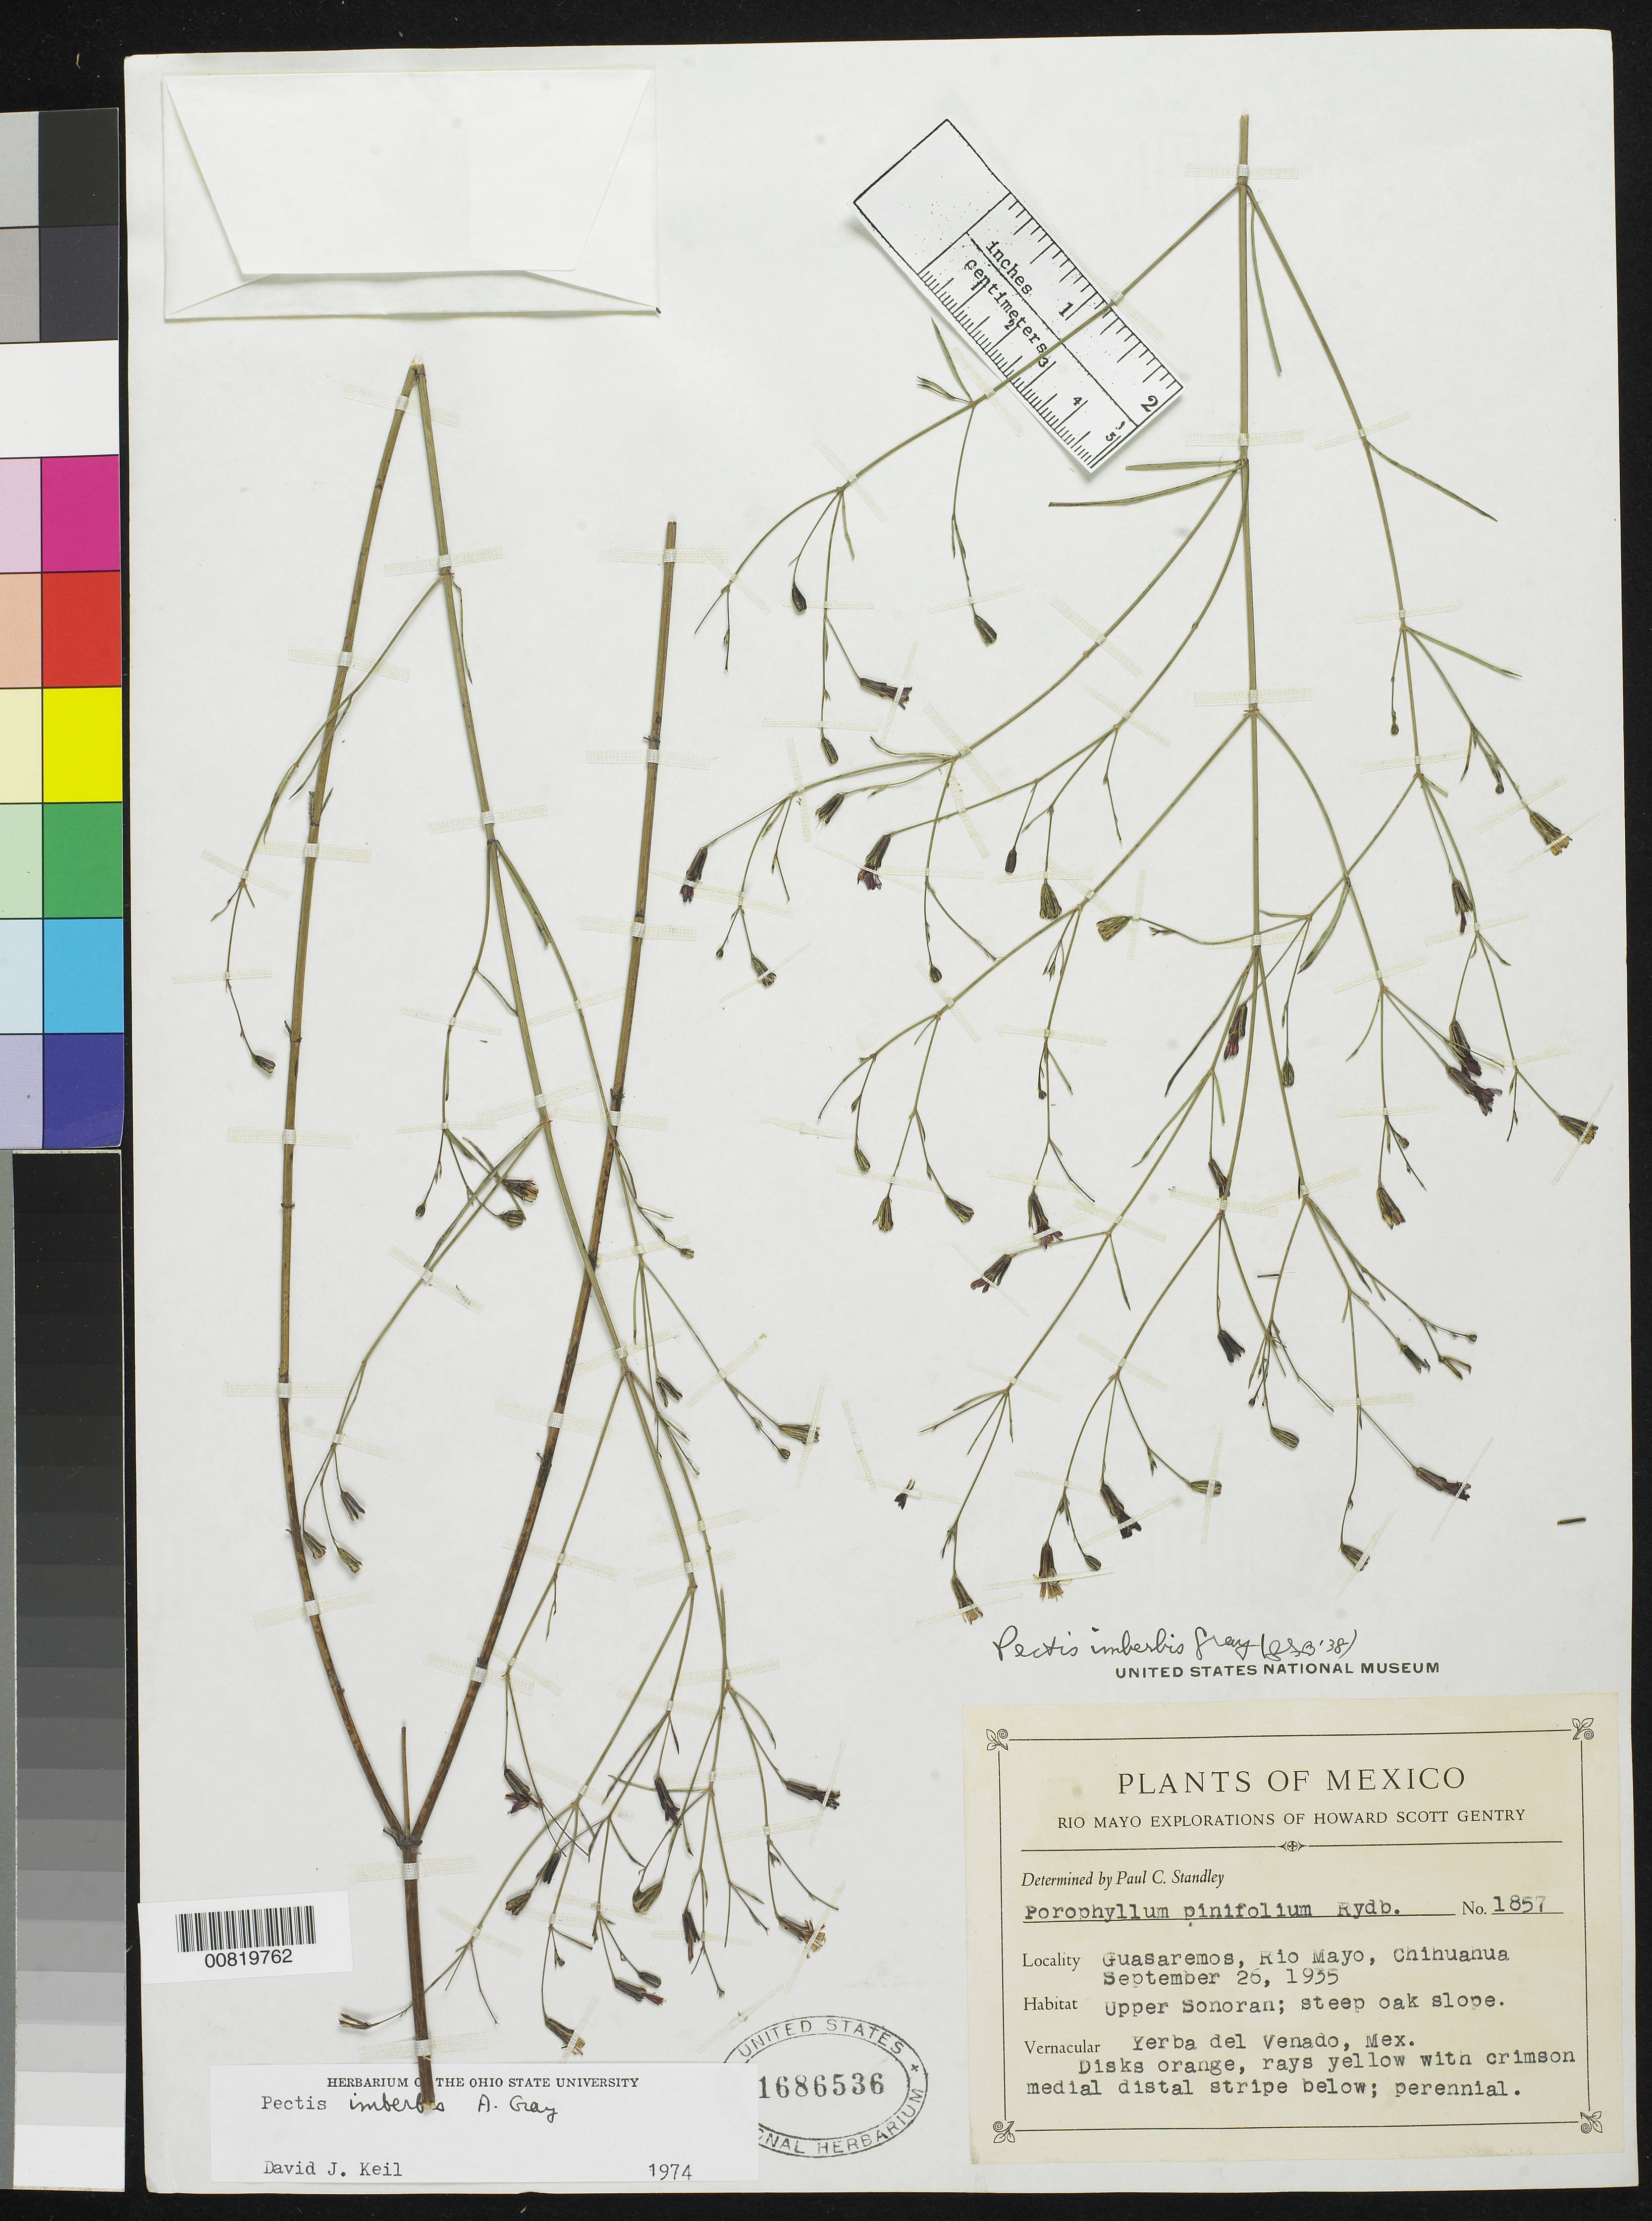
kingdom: Plantae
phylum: Tracheophyta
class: Magnoliopsida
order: Asterales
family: Asteraceae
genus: Pectis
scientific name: Pectis imberbis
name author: A. Gray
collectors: H. S. Gentry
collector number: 1857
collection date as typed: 26 Sep 1935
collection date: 1935-09-26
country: Mexico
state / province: Chihuahua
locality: Guasaremos, Rio Mayo, Chihuahua.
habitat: Upper Sonoran; steep oak slope.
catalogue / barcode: US 1686536